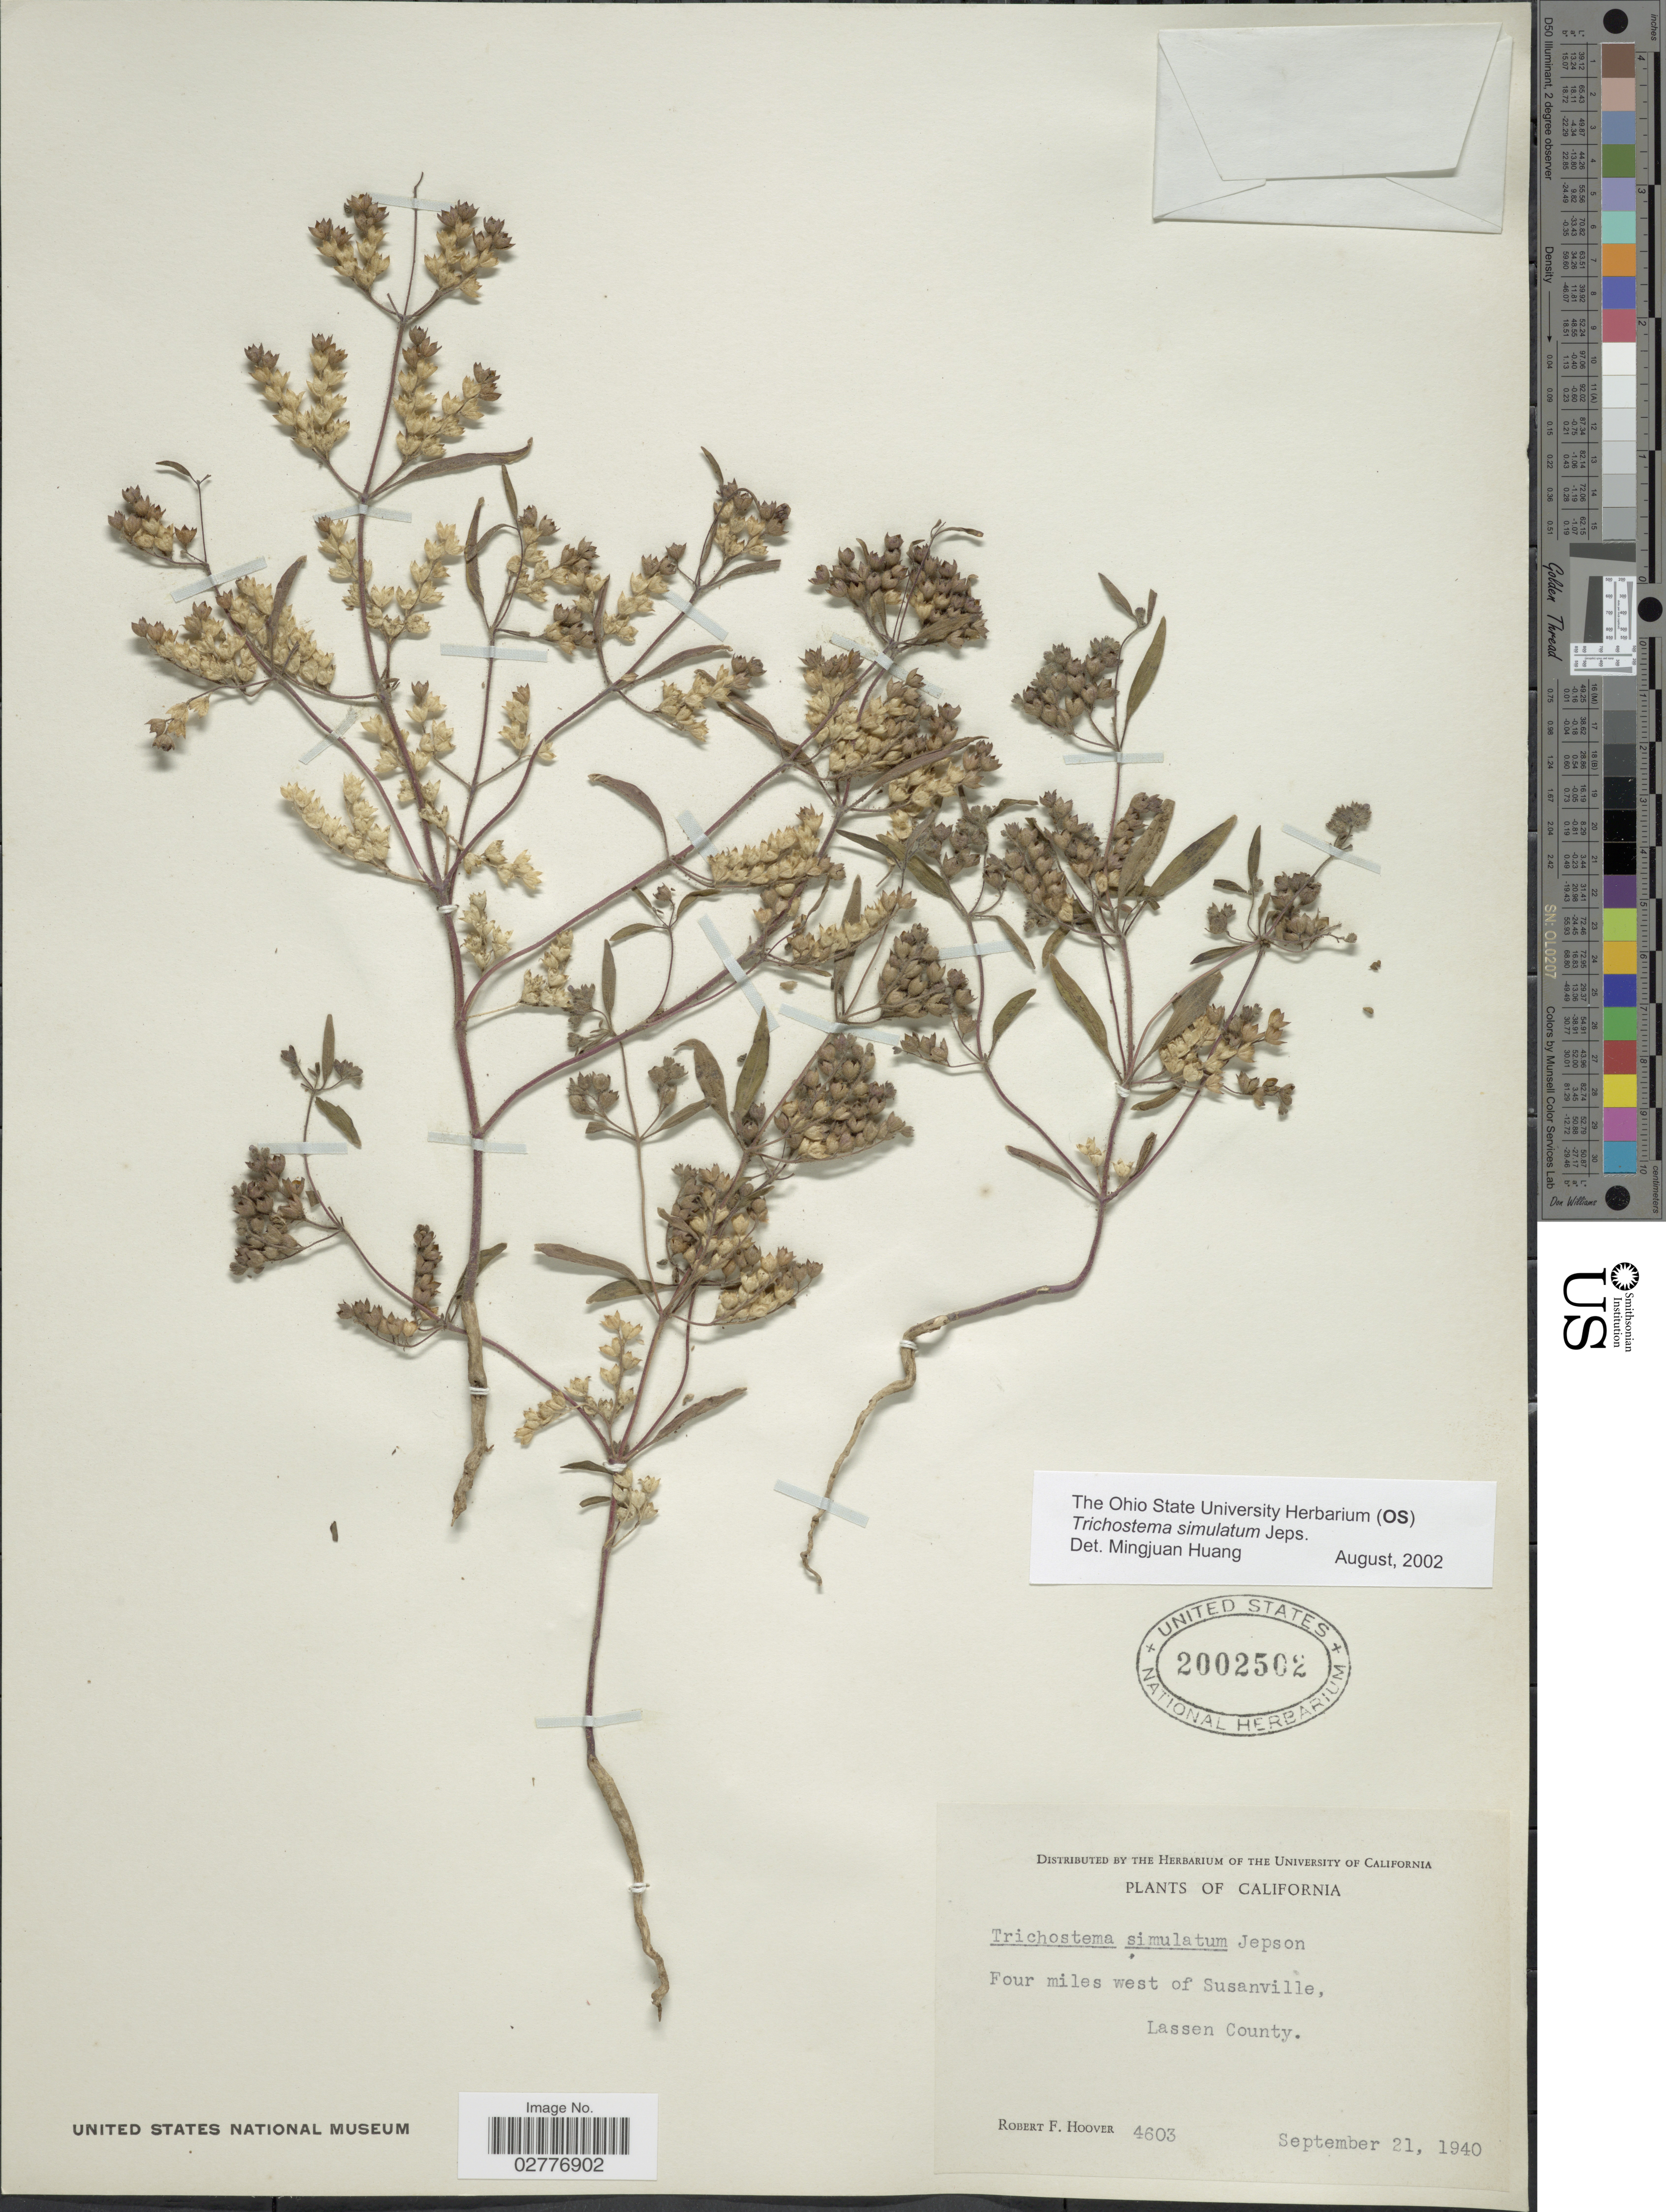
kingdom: Plantae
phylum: Tracheophyta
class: Magnoliopsida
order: Lamiales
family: Lamiaceae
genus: Trichostema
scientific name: Trichostema simulatum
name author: Jeps.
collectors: R. F. Hoover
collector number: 4603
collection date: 1940-09-21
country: United States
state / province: California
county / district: Lassen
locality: Four miles west of Susanville, Lassen County.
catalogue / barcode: US 2002502